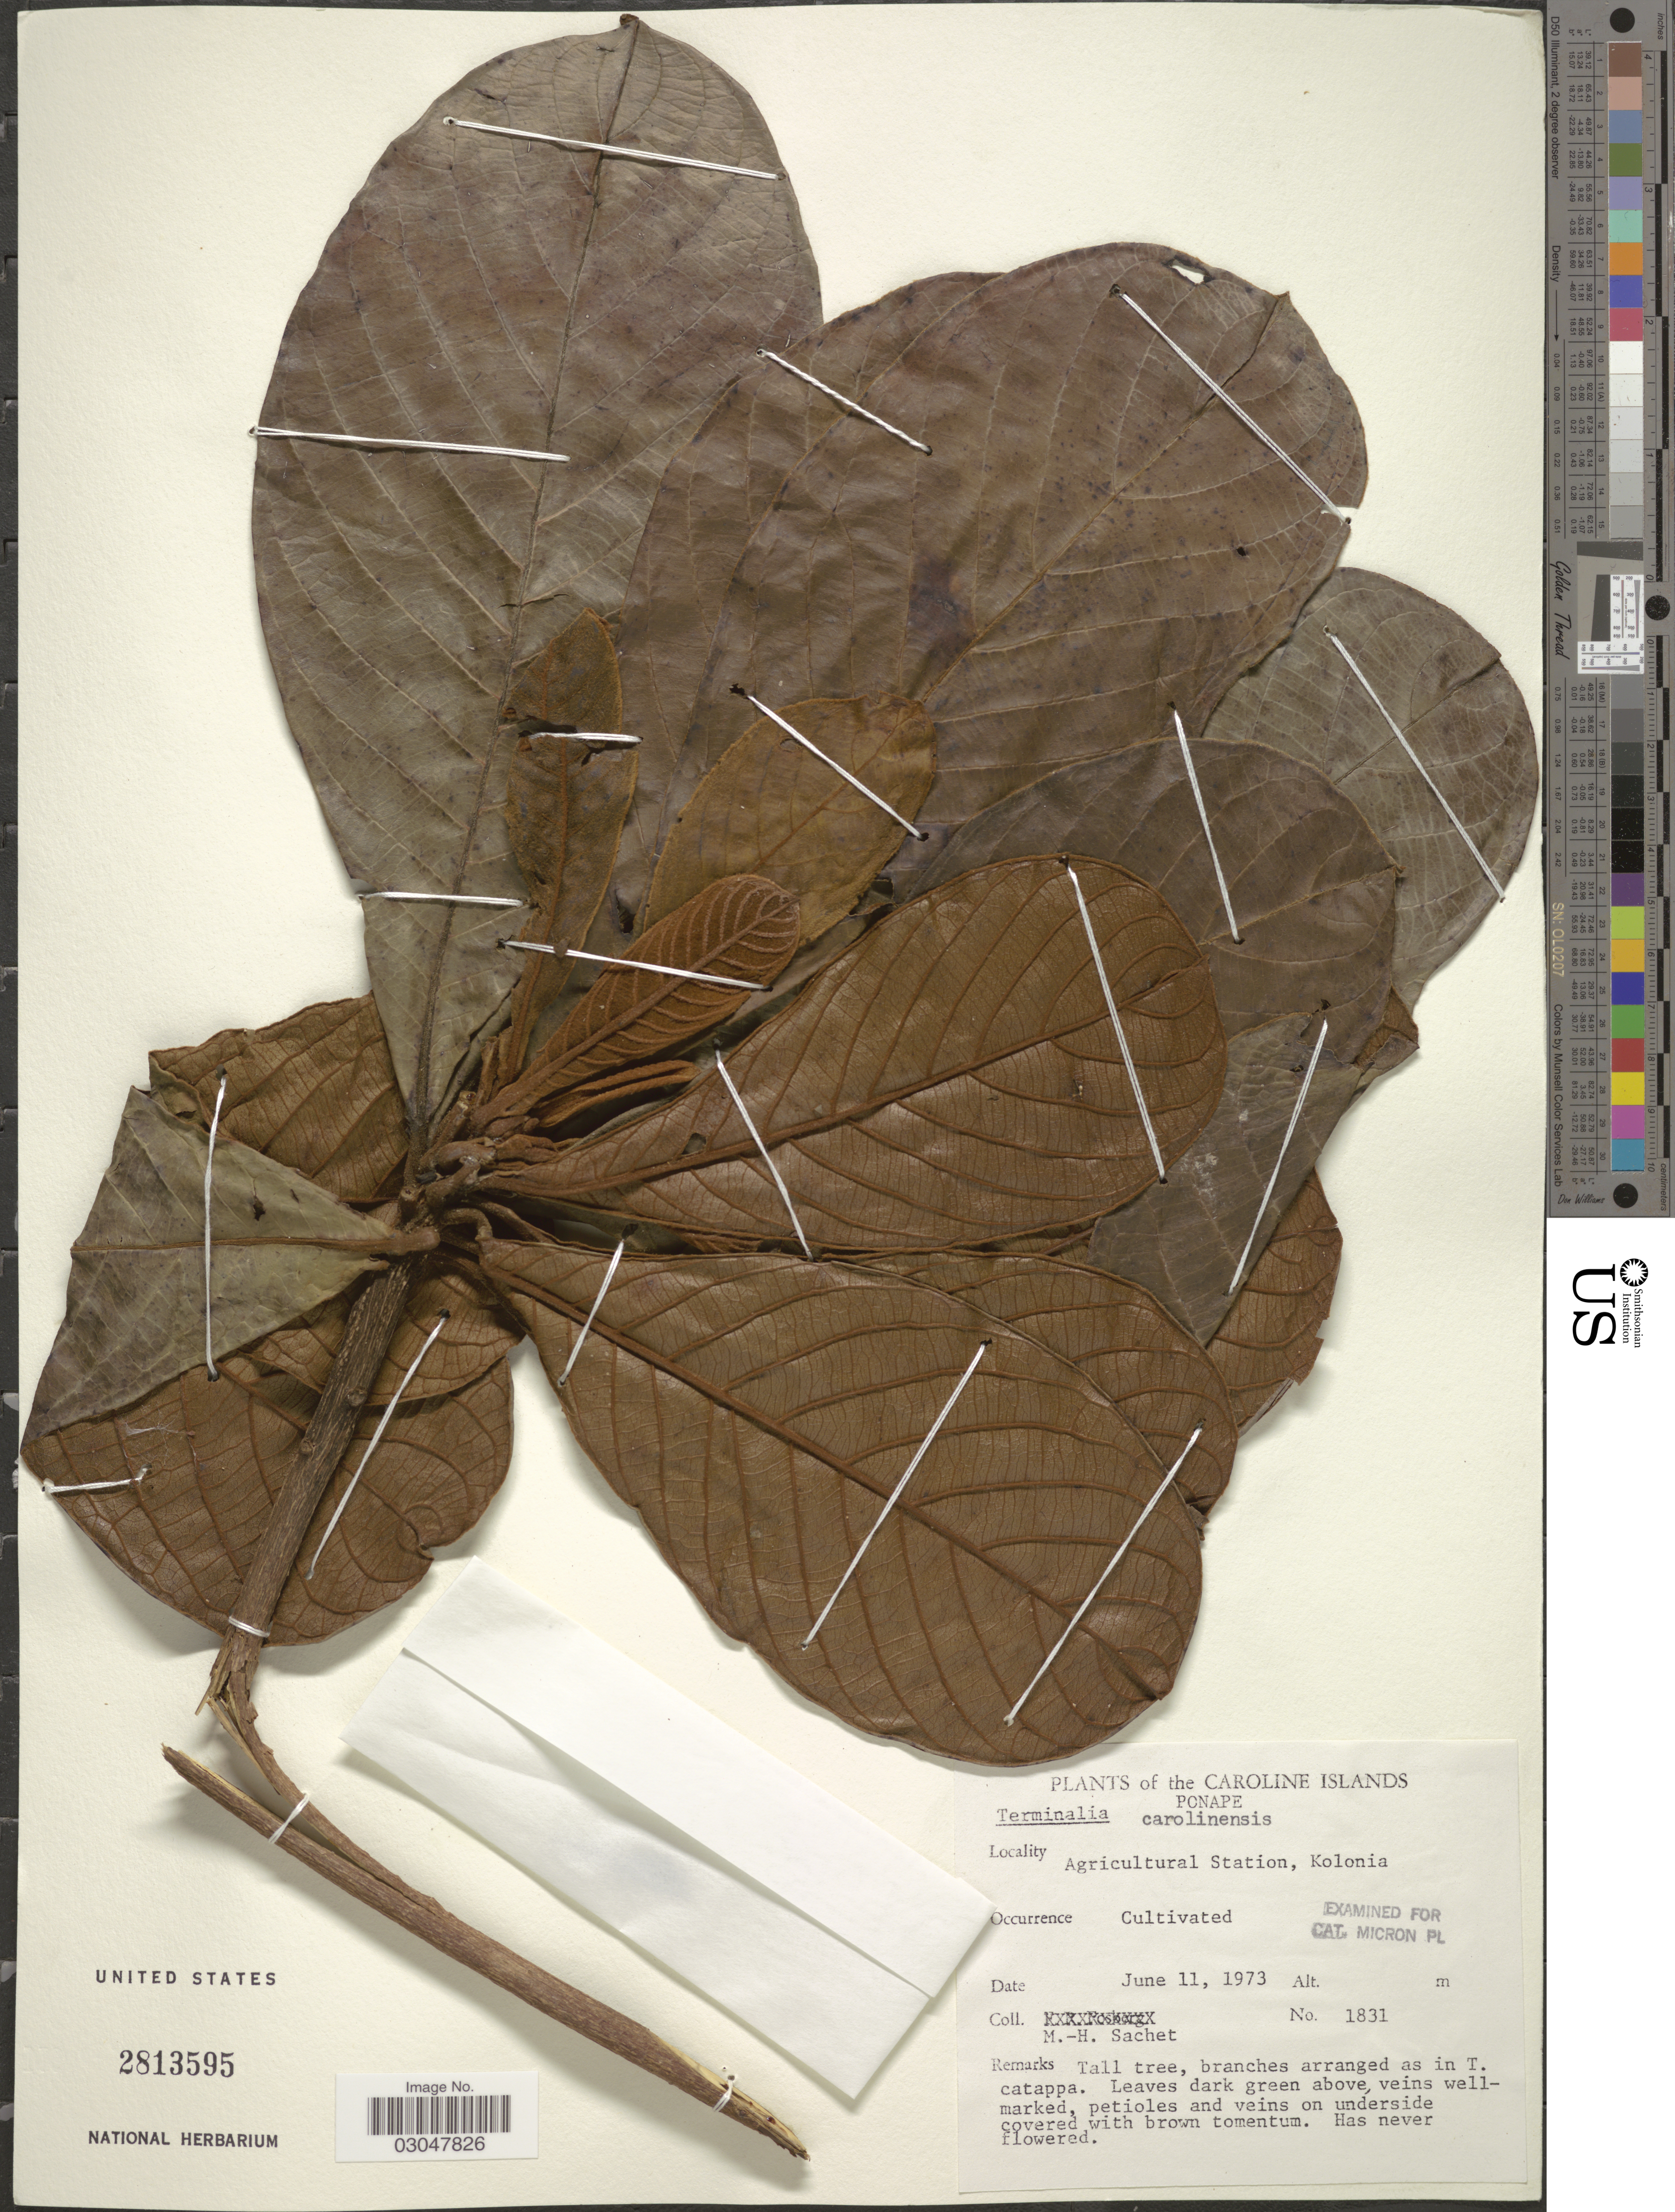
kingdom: Plantae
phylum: Tracheophyta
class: Magnoliopsida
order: Myrtales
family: Combretaceae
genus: Terminalia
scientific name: Terminalia carolinensis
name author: Kaneh.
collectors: M.-H. Sachet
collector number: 1831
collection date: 1973-06-11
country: Micronesia, Federated States of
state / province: Pohnpei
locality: Caroline Islands. Ponape. Agricultural Station, Kolonia.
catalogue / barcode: US 2813595